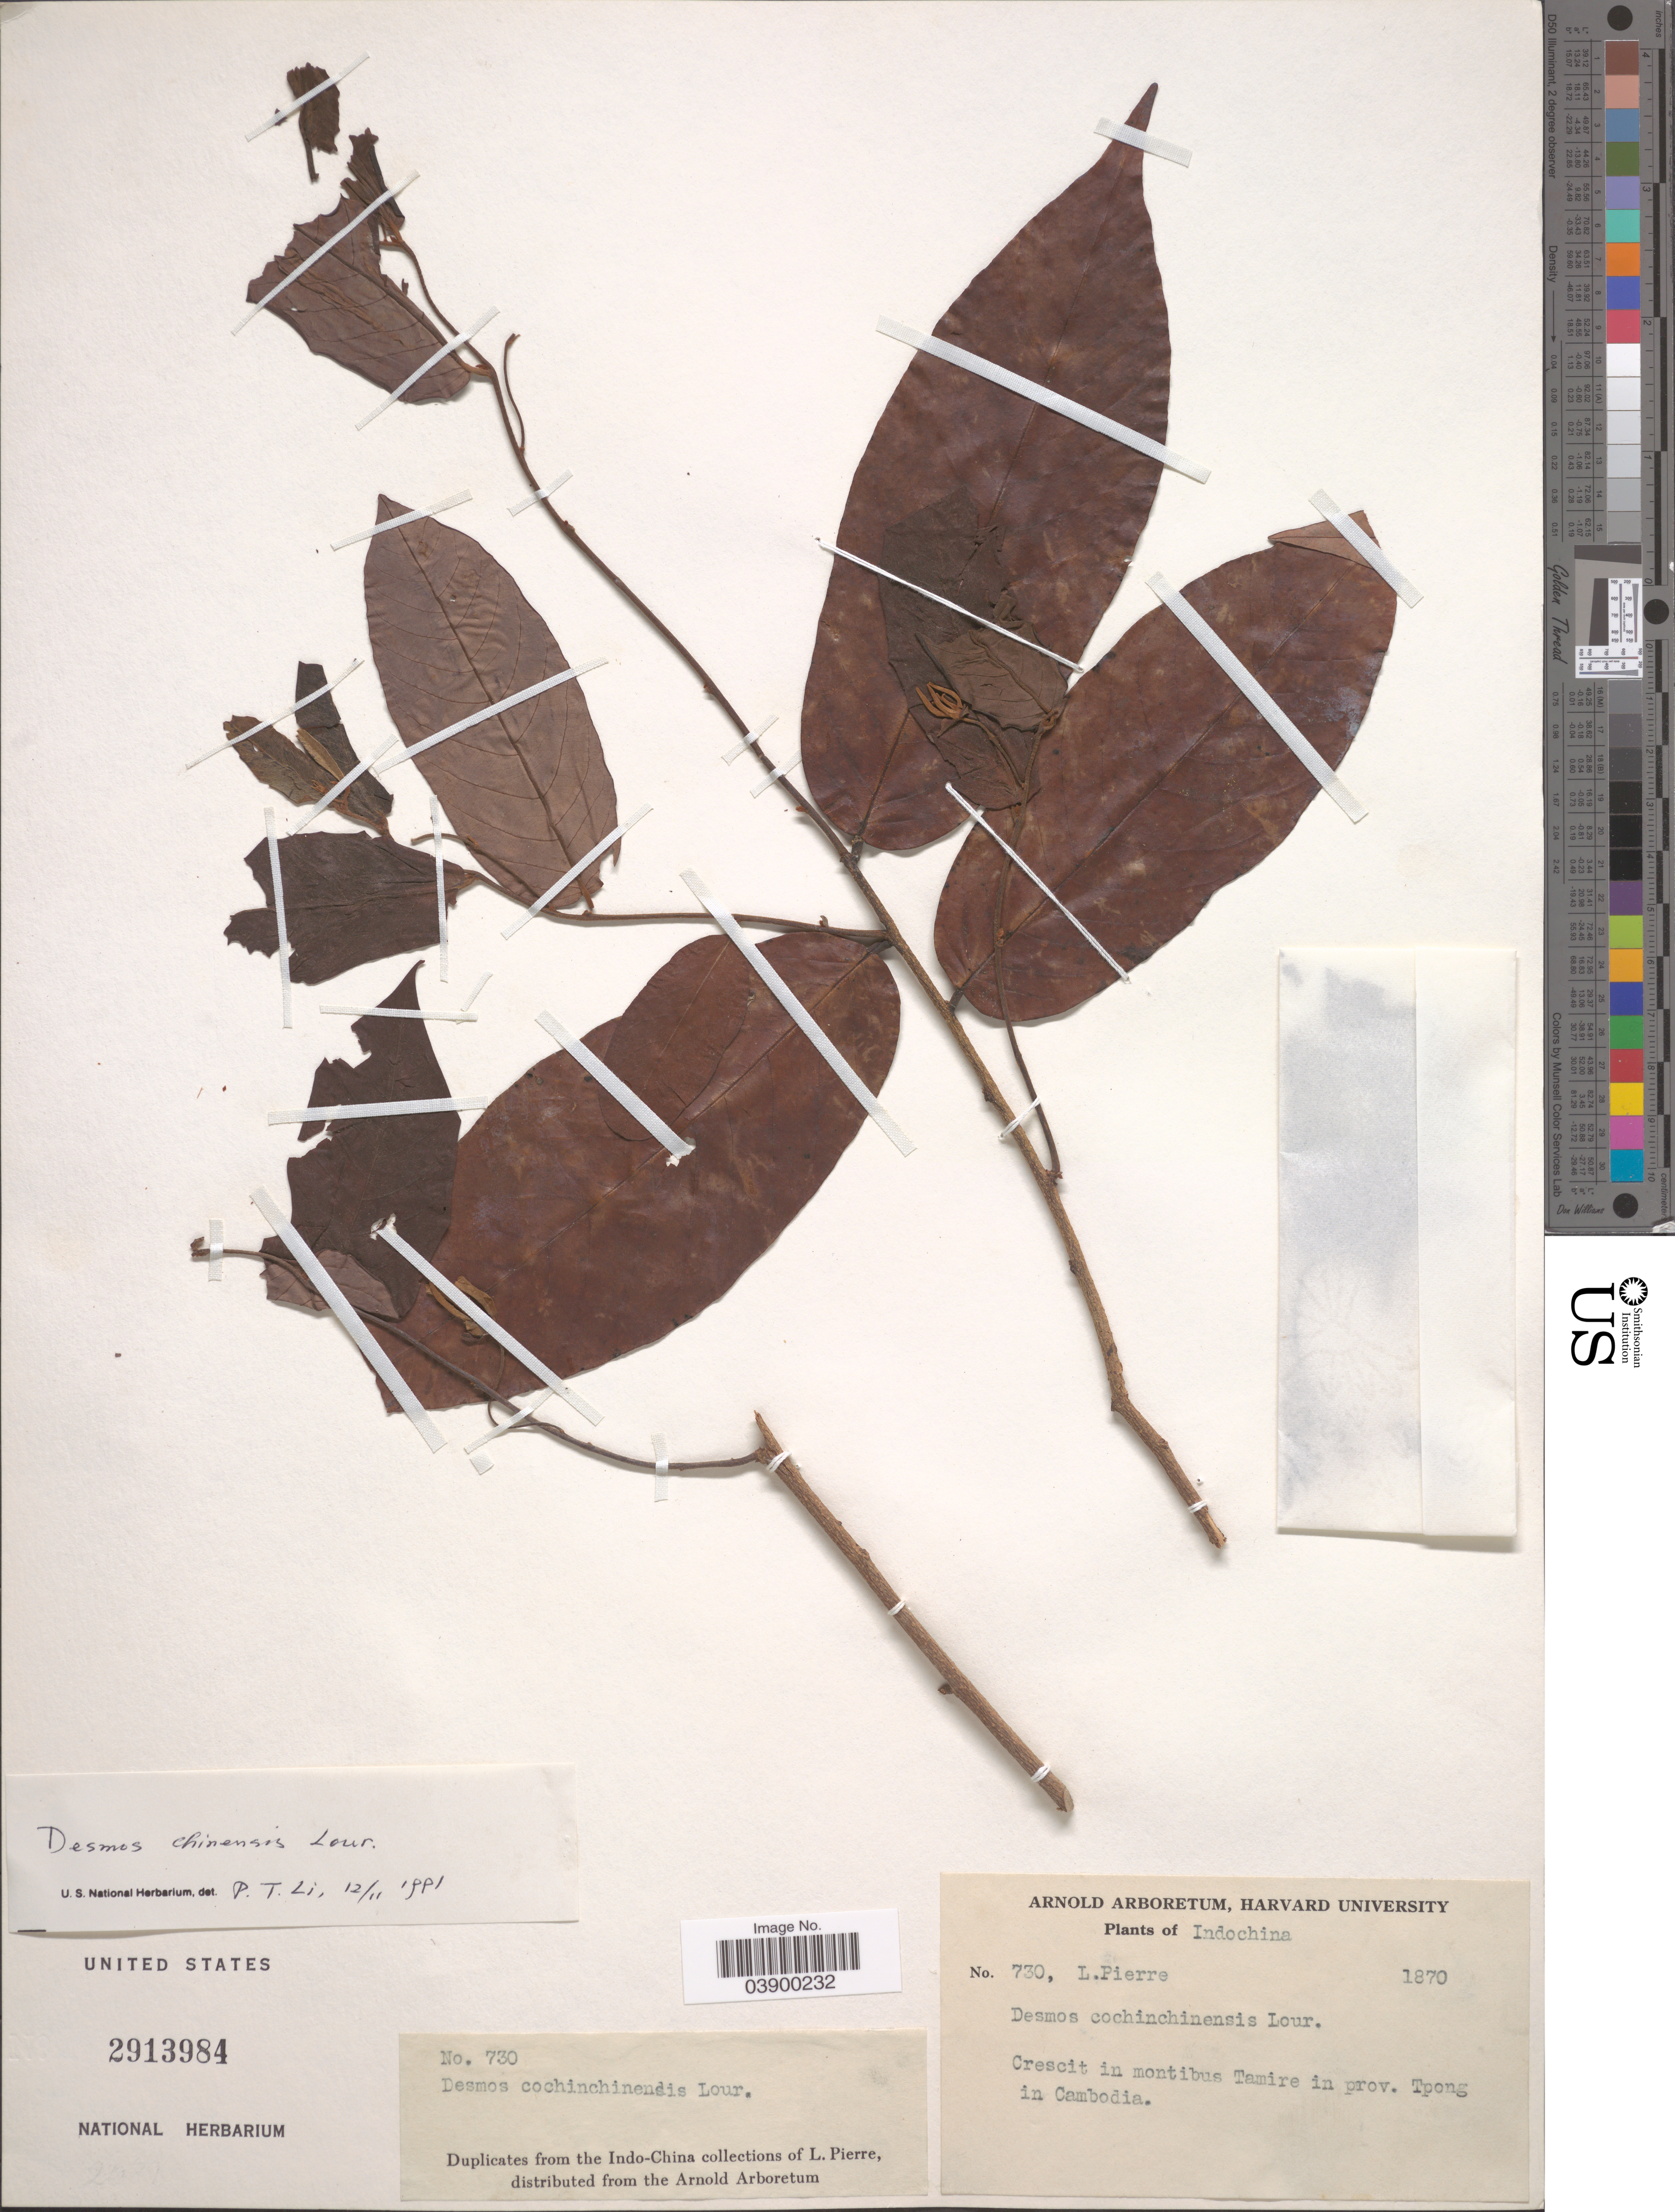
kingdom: Plantae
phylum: Tracheophyta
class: Magnoliopsida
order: Magnoliales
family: Annonaceae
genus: Desmos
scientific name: Desmos chinensis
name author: Lour.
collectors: L. Pierre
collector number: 730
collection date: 1870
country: Cambodia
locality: Indochina. Crescit in montibus Tamire in prov. Tpong.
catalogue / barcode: US 2913984